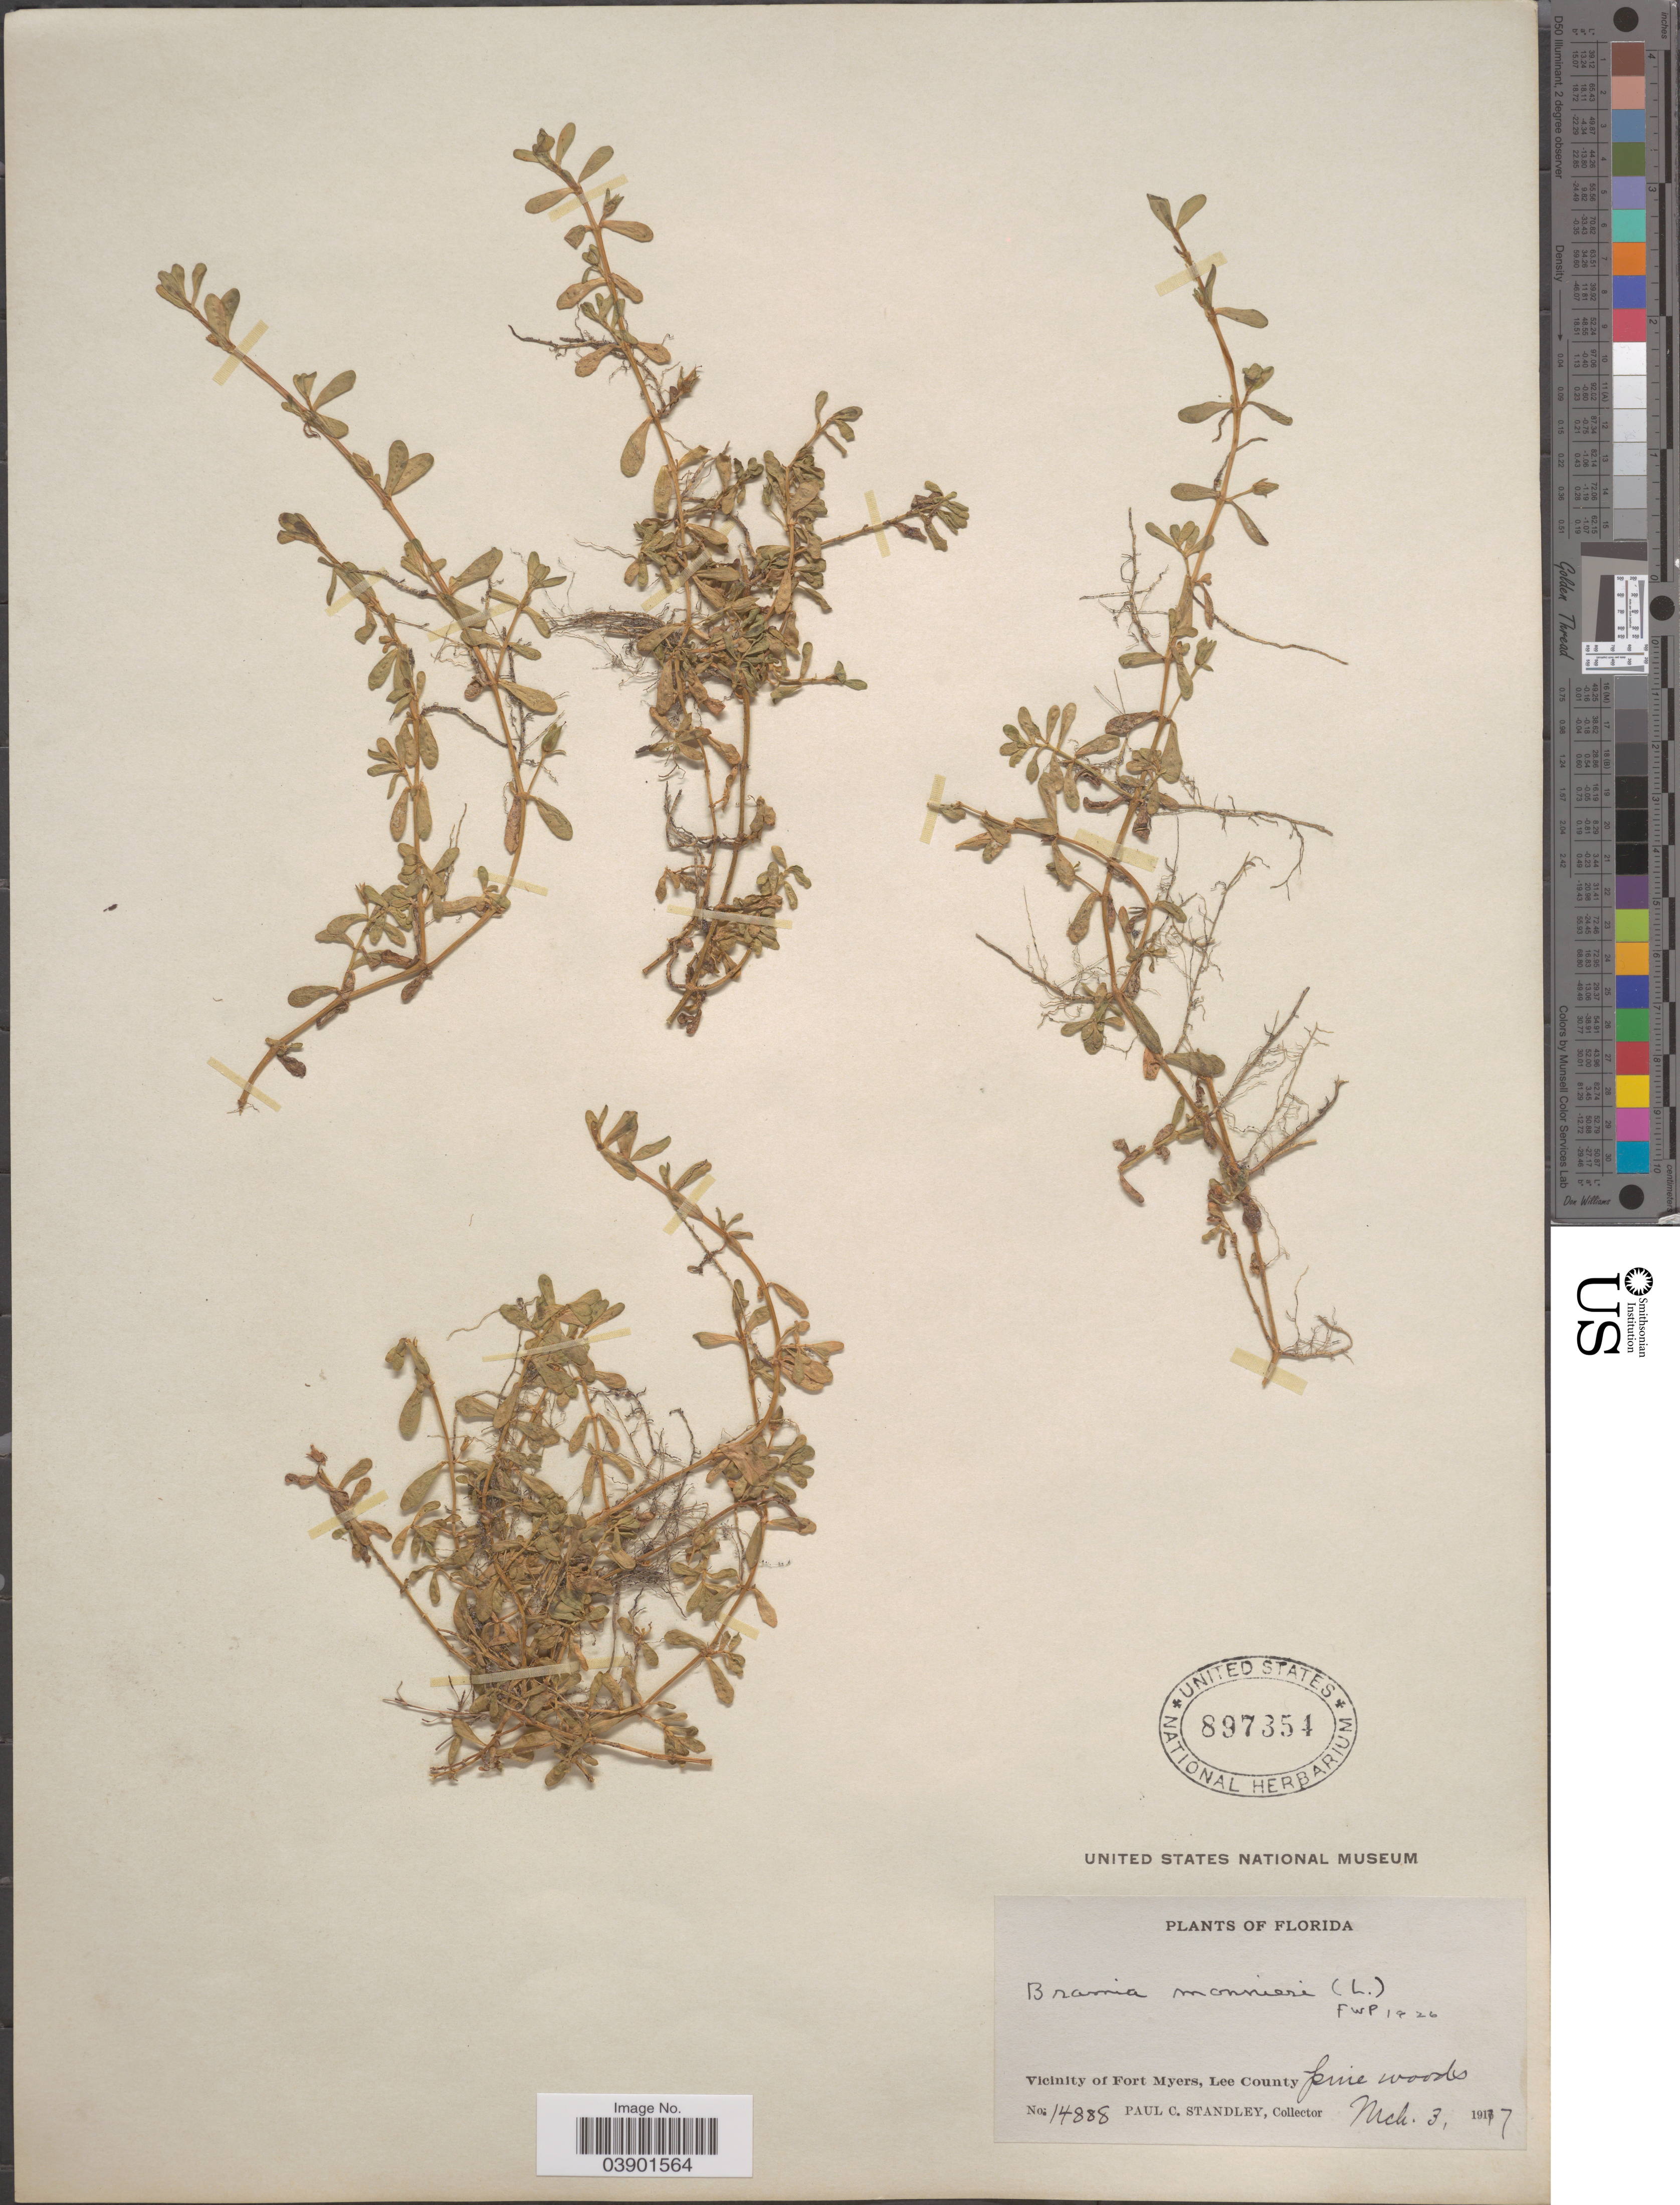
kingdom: Plantae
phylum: Tracheophyta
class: Magnoliopsida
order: Lamiales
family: Plantaginaceae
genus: Bacopa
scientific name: Bacopa monnieri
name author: (L.) Pennell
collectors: P. C. Standley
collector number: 14888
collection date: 1917-03-03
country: United States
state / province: Florida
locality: Vicinity of Fort Myers, Lee County.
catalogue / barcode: US 897354